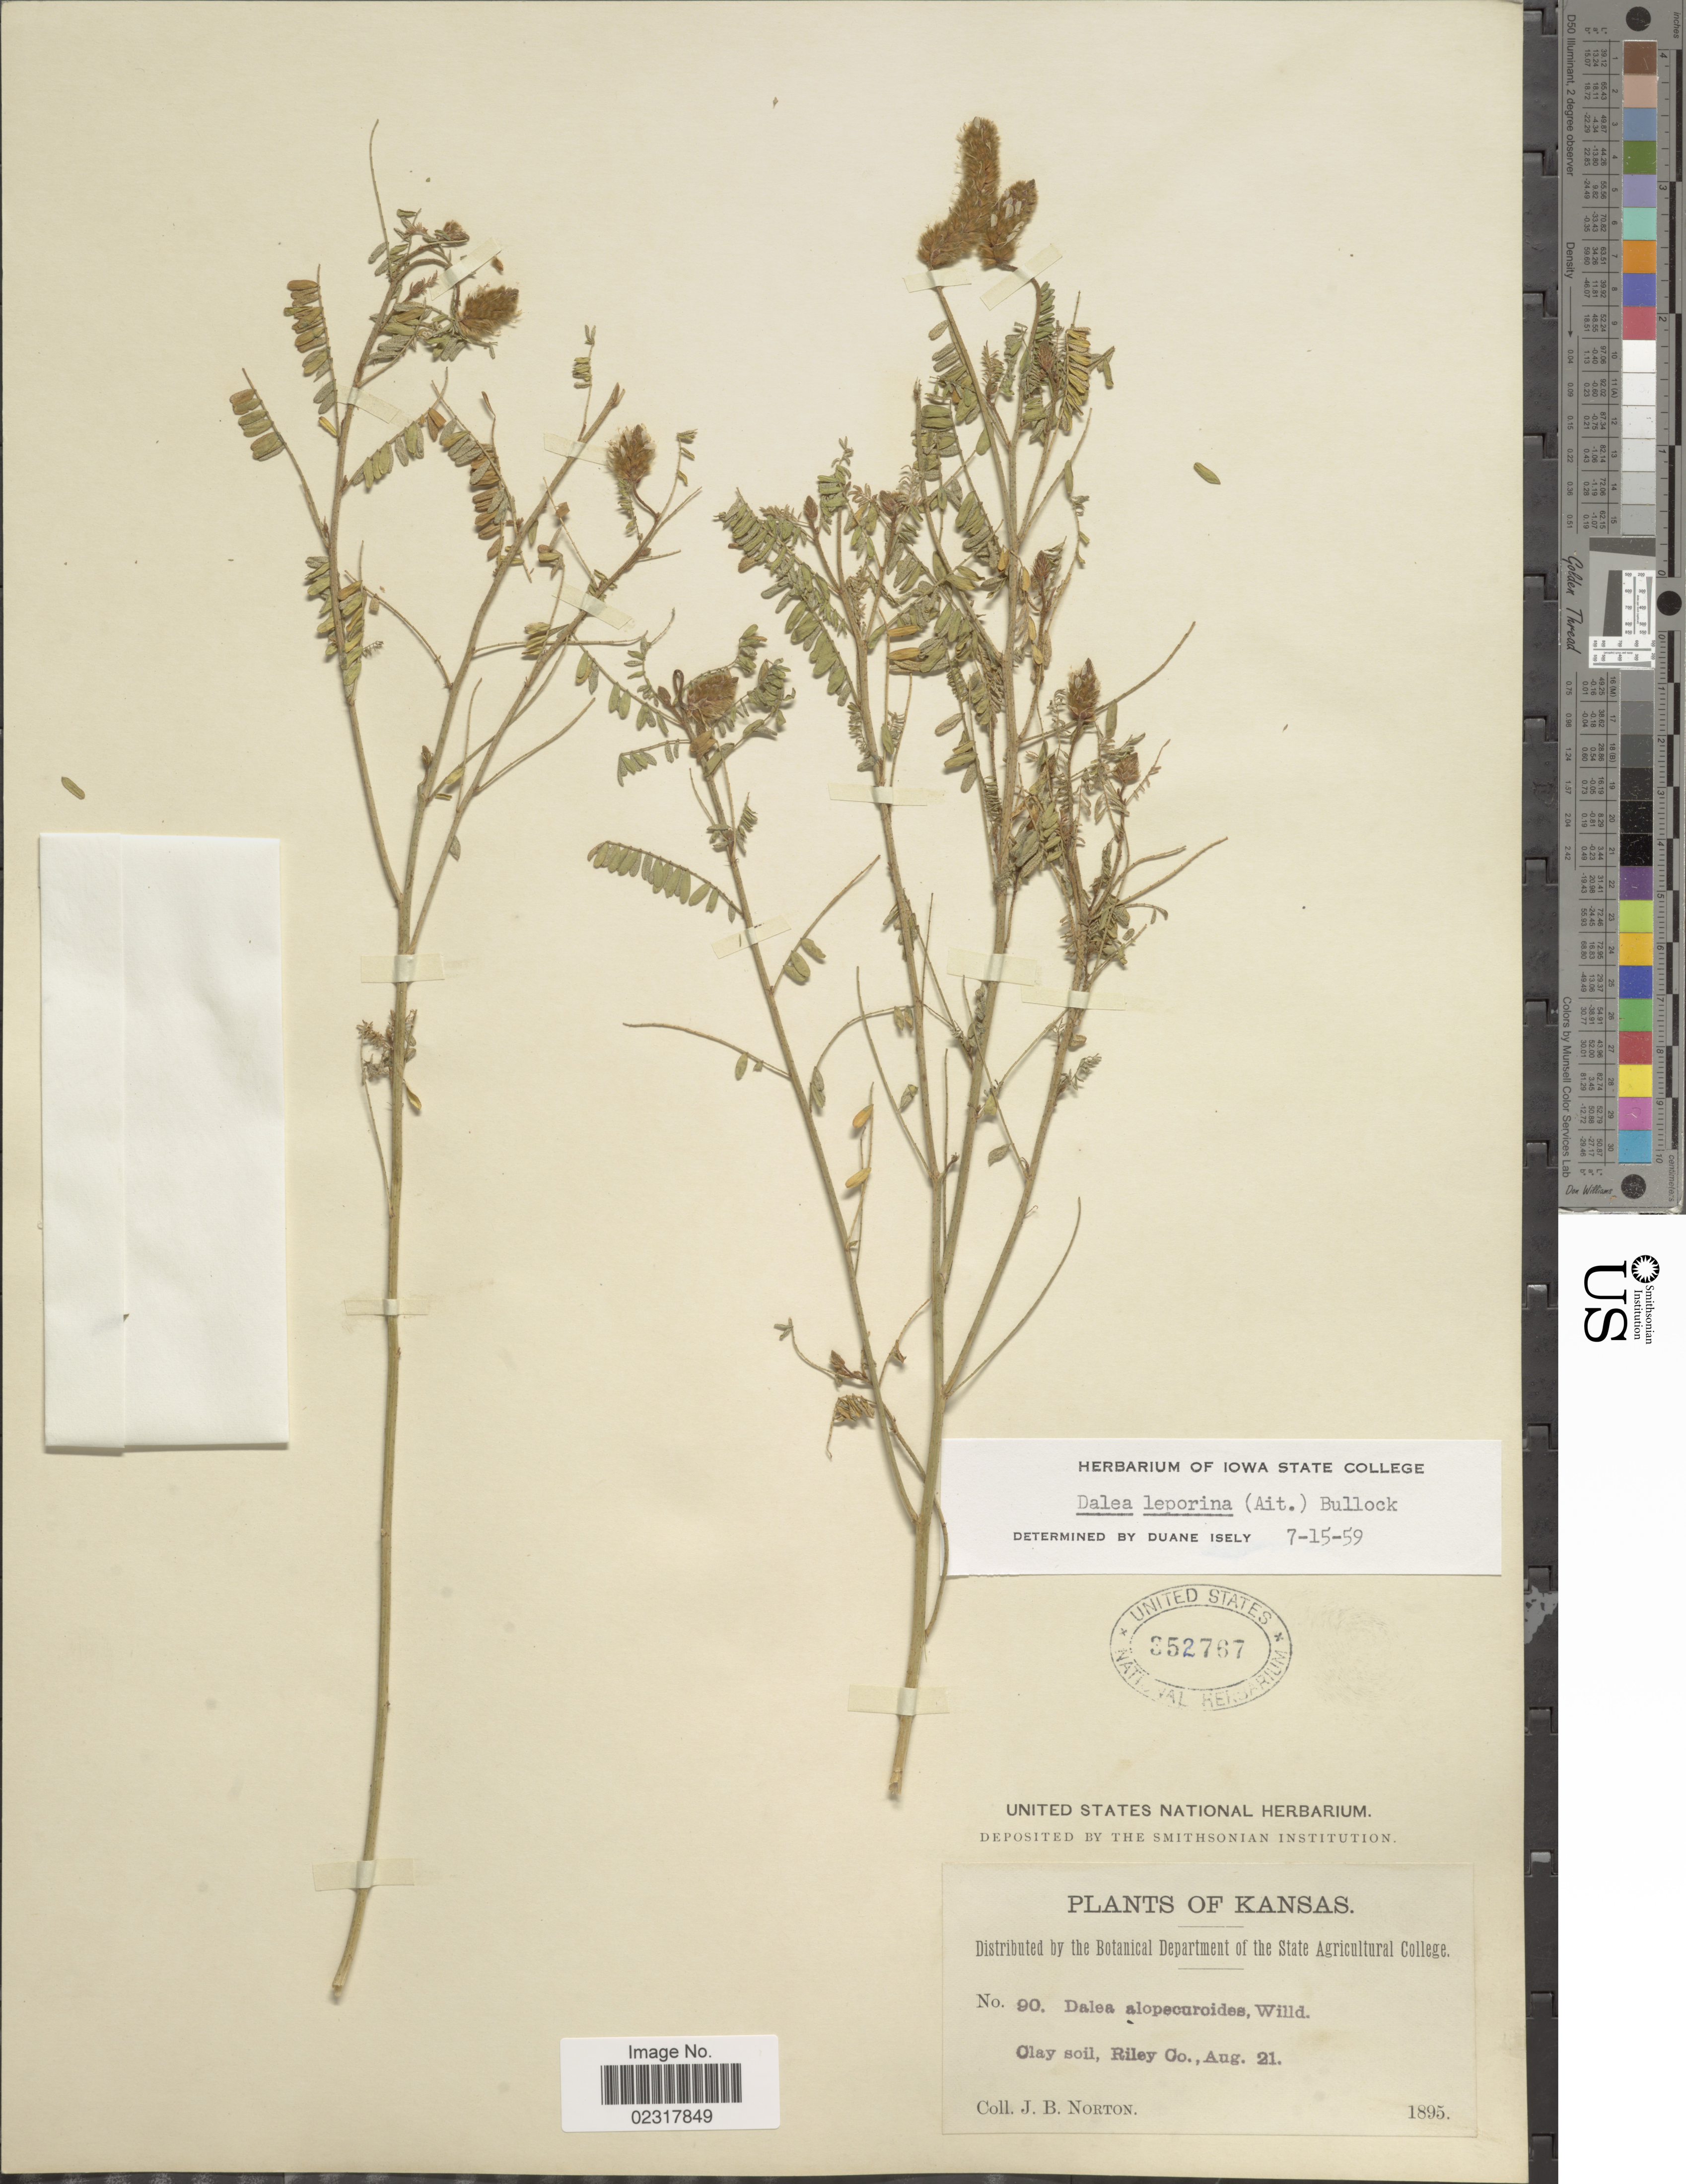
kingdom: Plantae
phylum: Tracheophyta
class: Magnoliopsida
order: Fabales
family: Fabaceae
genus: Dalea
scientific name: Dalea leporina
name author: (Aiton) Bullock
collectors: J. B. Norton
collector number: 90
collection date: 1895-08-21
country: United States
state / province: Kansas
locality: Clay soil, Riley Co.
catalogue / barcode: US 352767